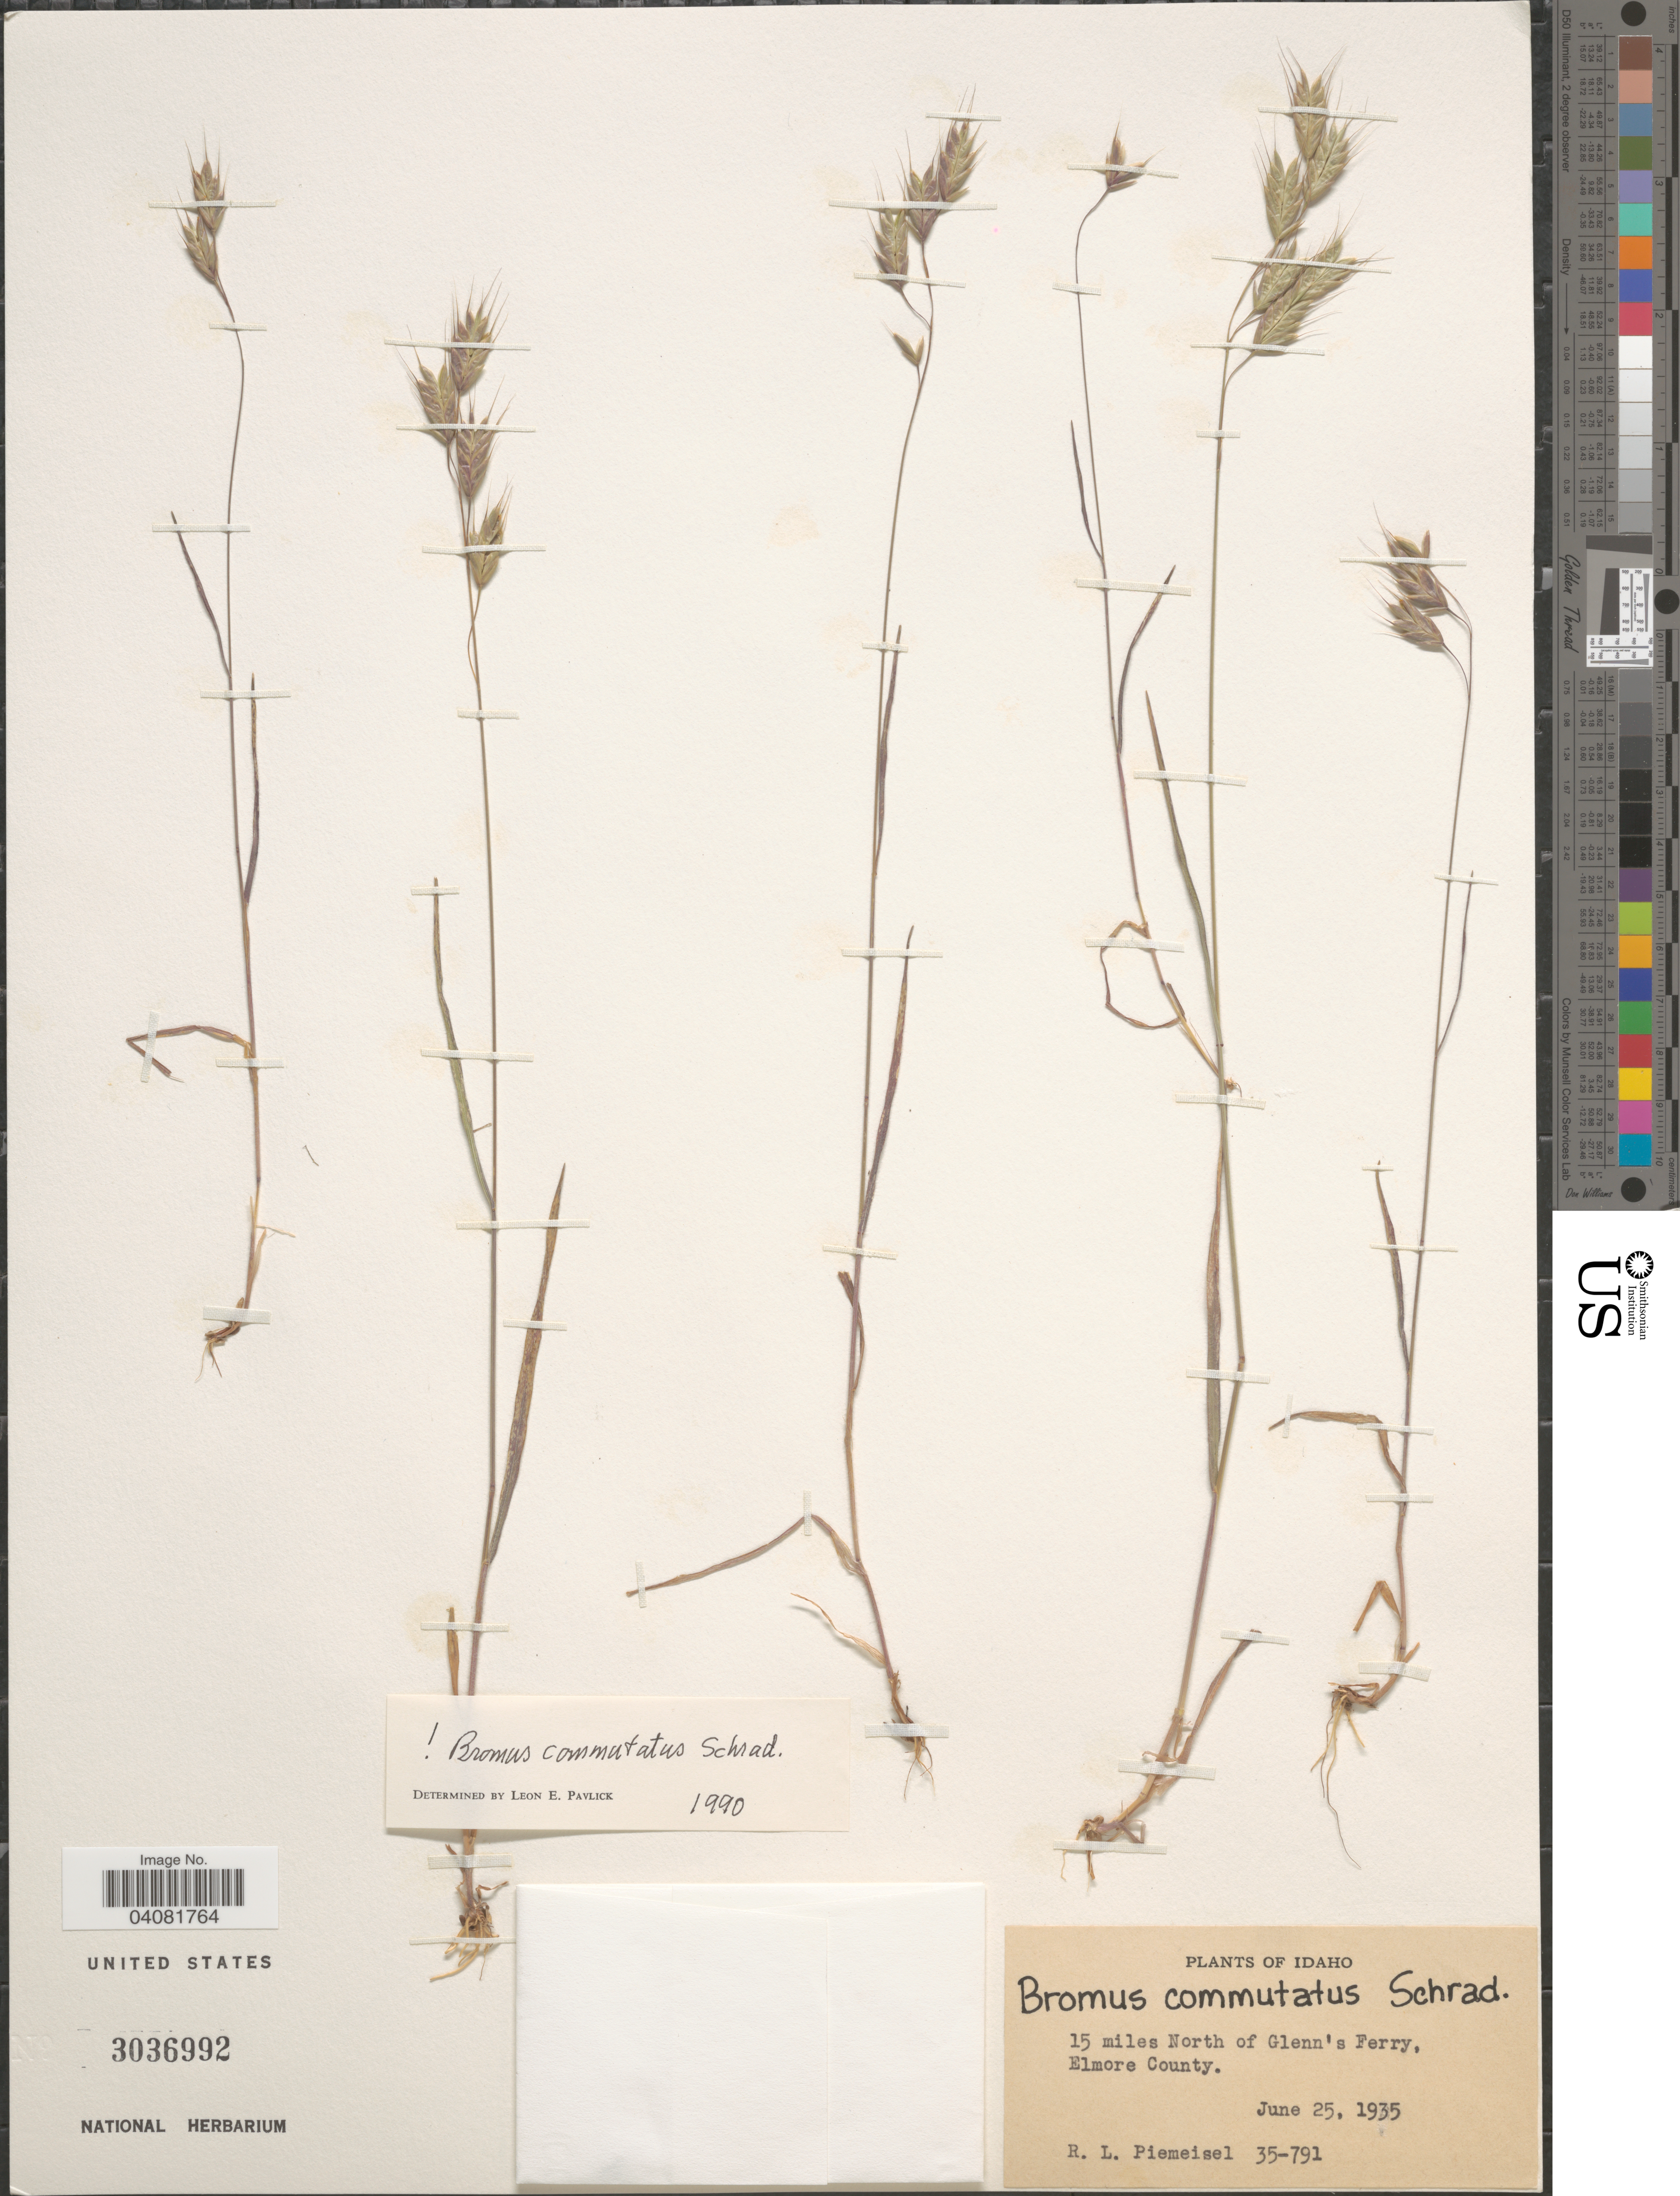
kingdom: Plantae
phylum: Tracheophyta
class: Liliopsida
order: Poales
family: Poaceae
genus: Bromus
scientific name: Bromus commutatus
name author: Schrad.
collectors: R. L. Piemeisel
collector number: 35-791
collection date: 1935-06-25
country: United States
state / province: Idaho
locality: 15 miles North of Glenn's Ferry, Elmore County.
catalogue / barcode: US 3036992